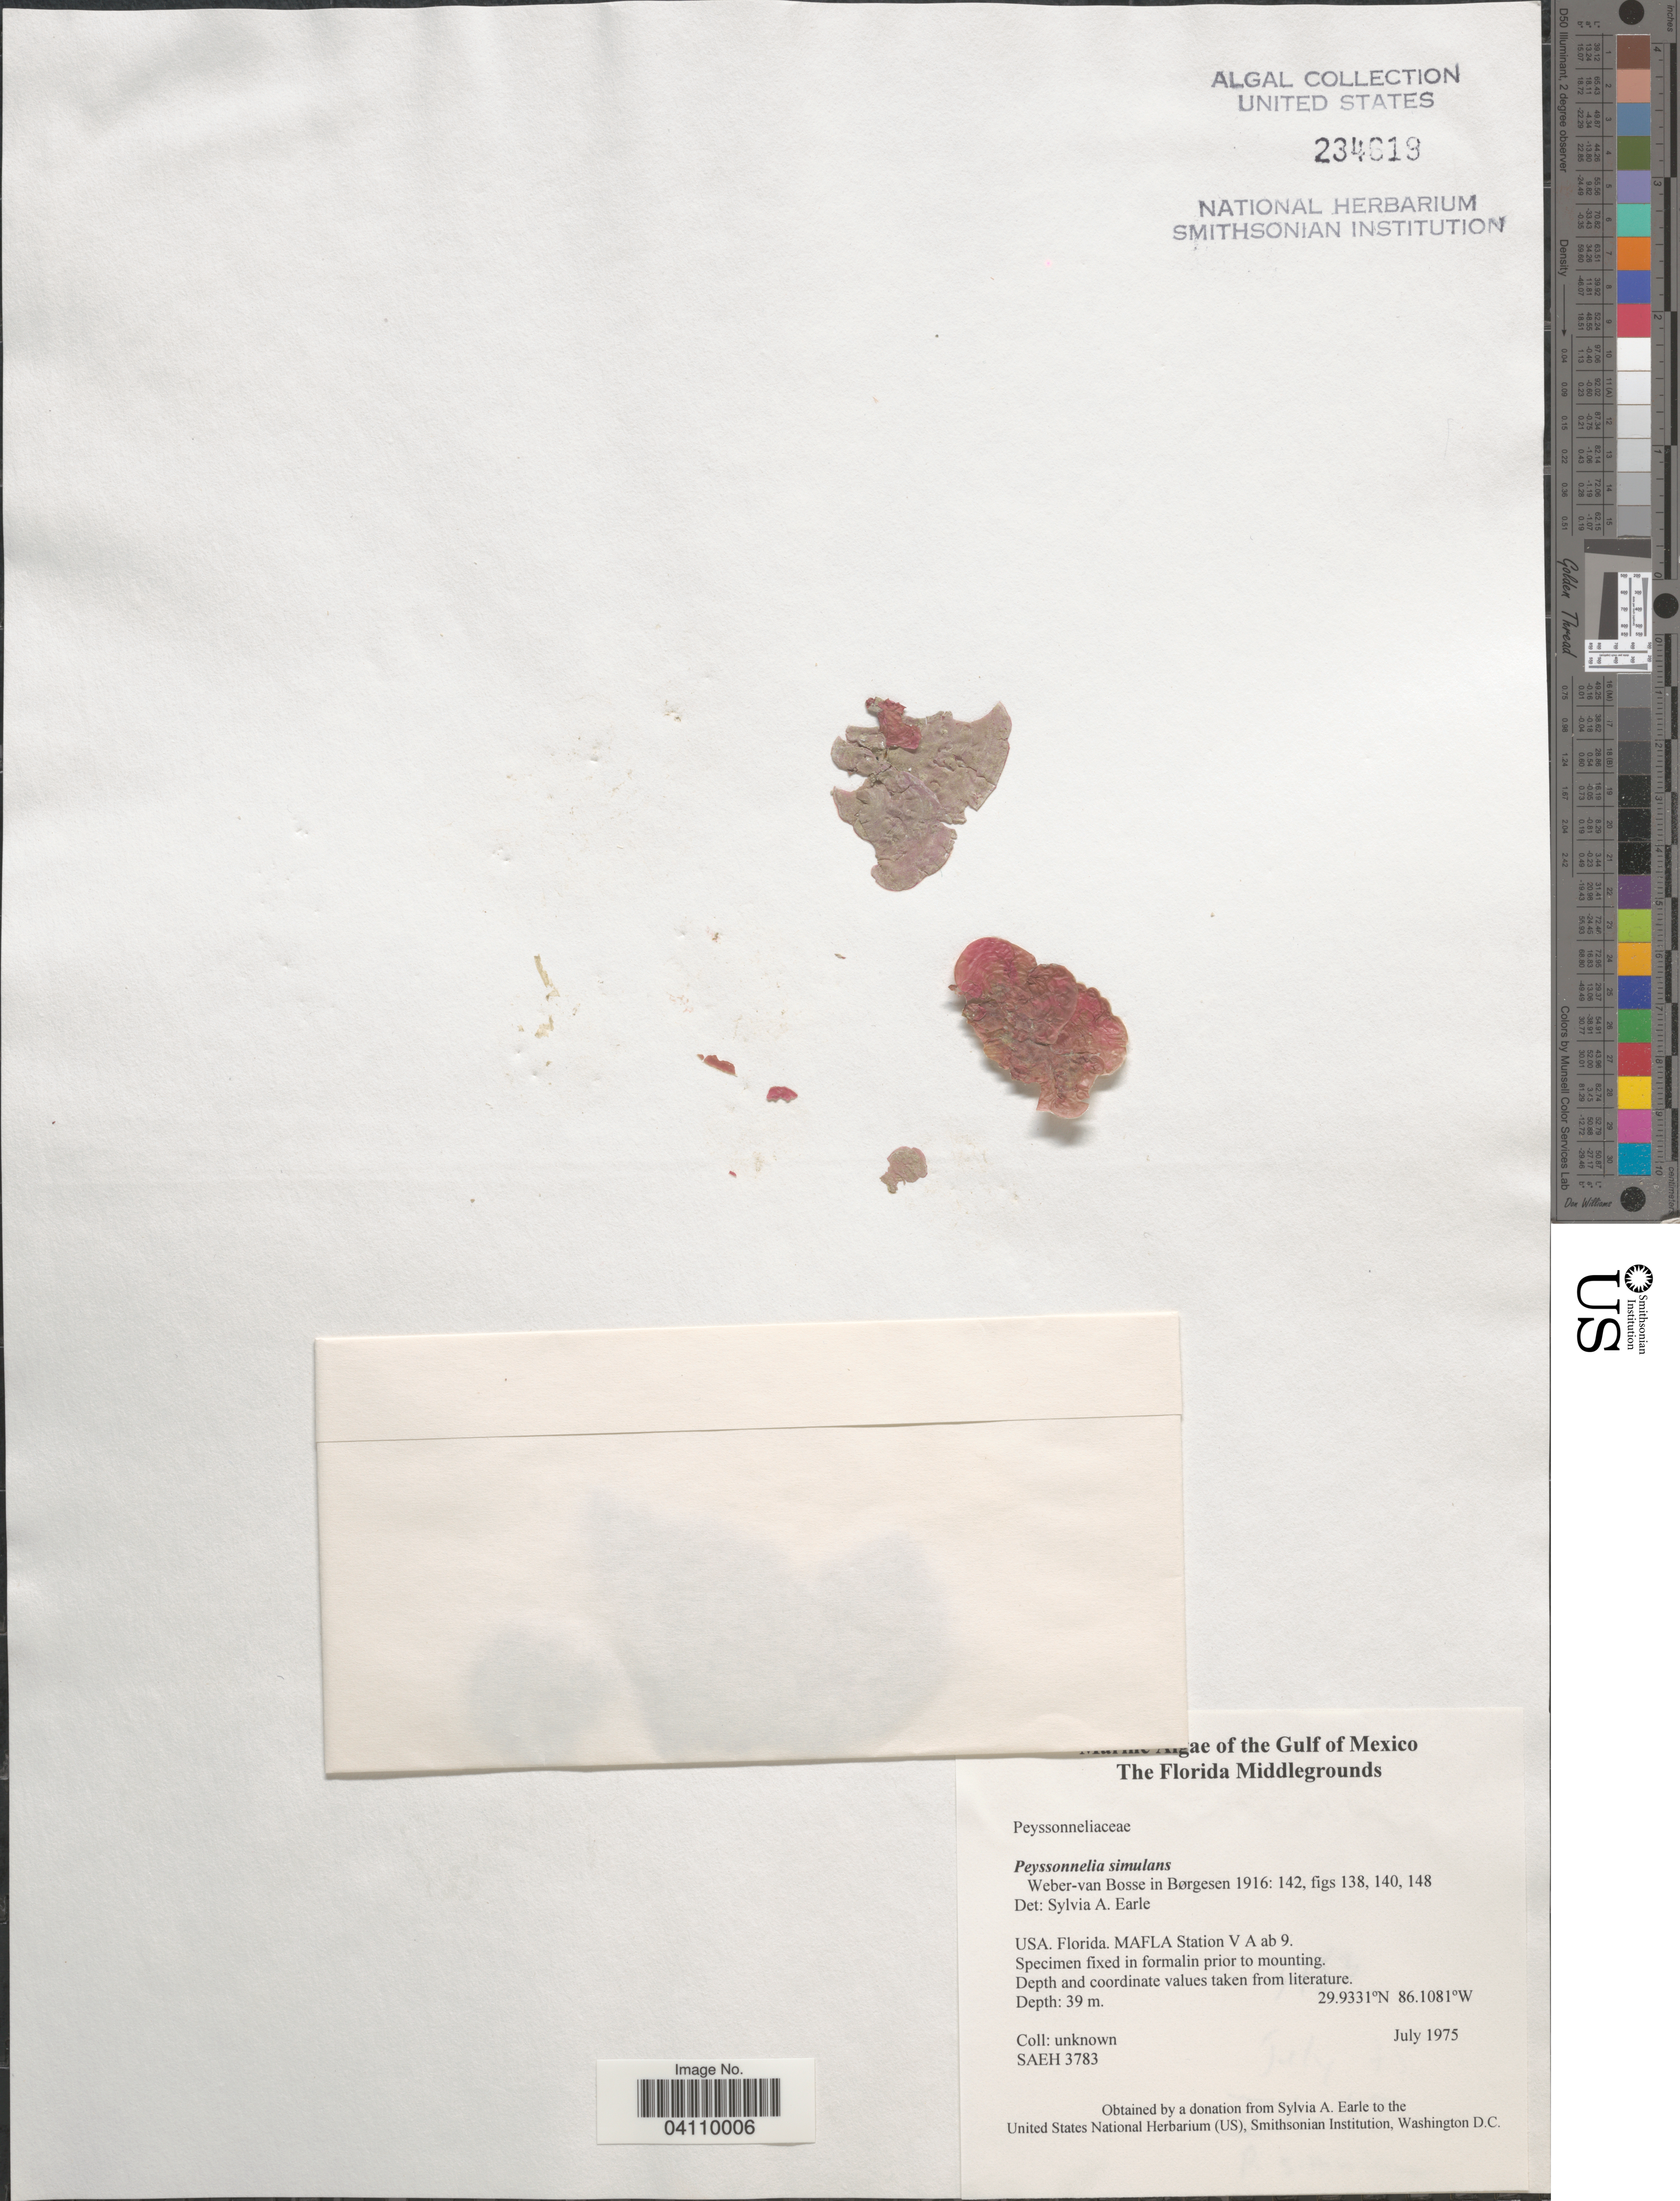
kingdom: Plantae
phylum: Rhodophyta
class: Florideophyceae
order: Peyssonneliales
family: Peyssonneliaceae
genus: Agissea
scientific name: Agissea simulans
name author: (Weber Bosse) Pestana et al.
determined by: Algae name updating Project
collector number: SAEH 3783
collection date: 1975-07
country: United States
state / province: Florida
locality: The Gulf of Mexico. The Florida Middlegrounds. MAFLA Station V A ab 9.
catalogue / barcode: US 234619